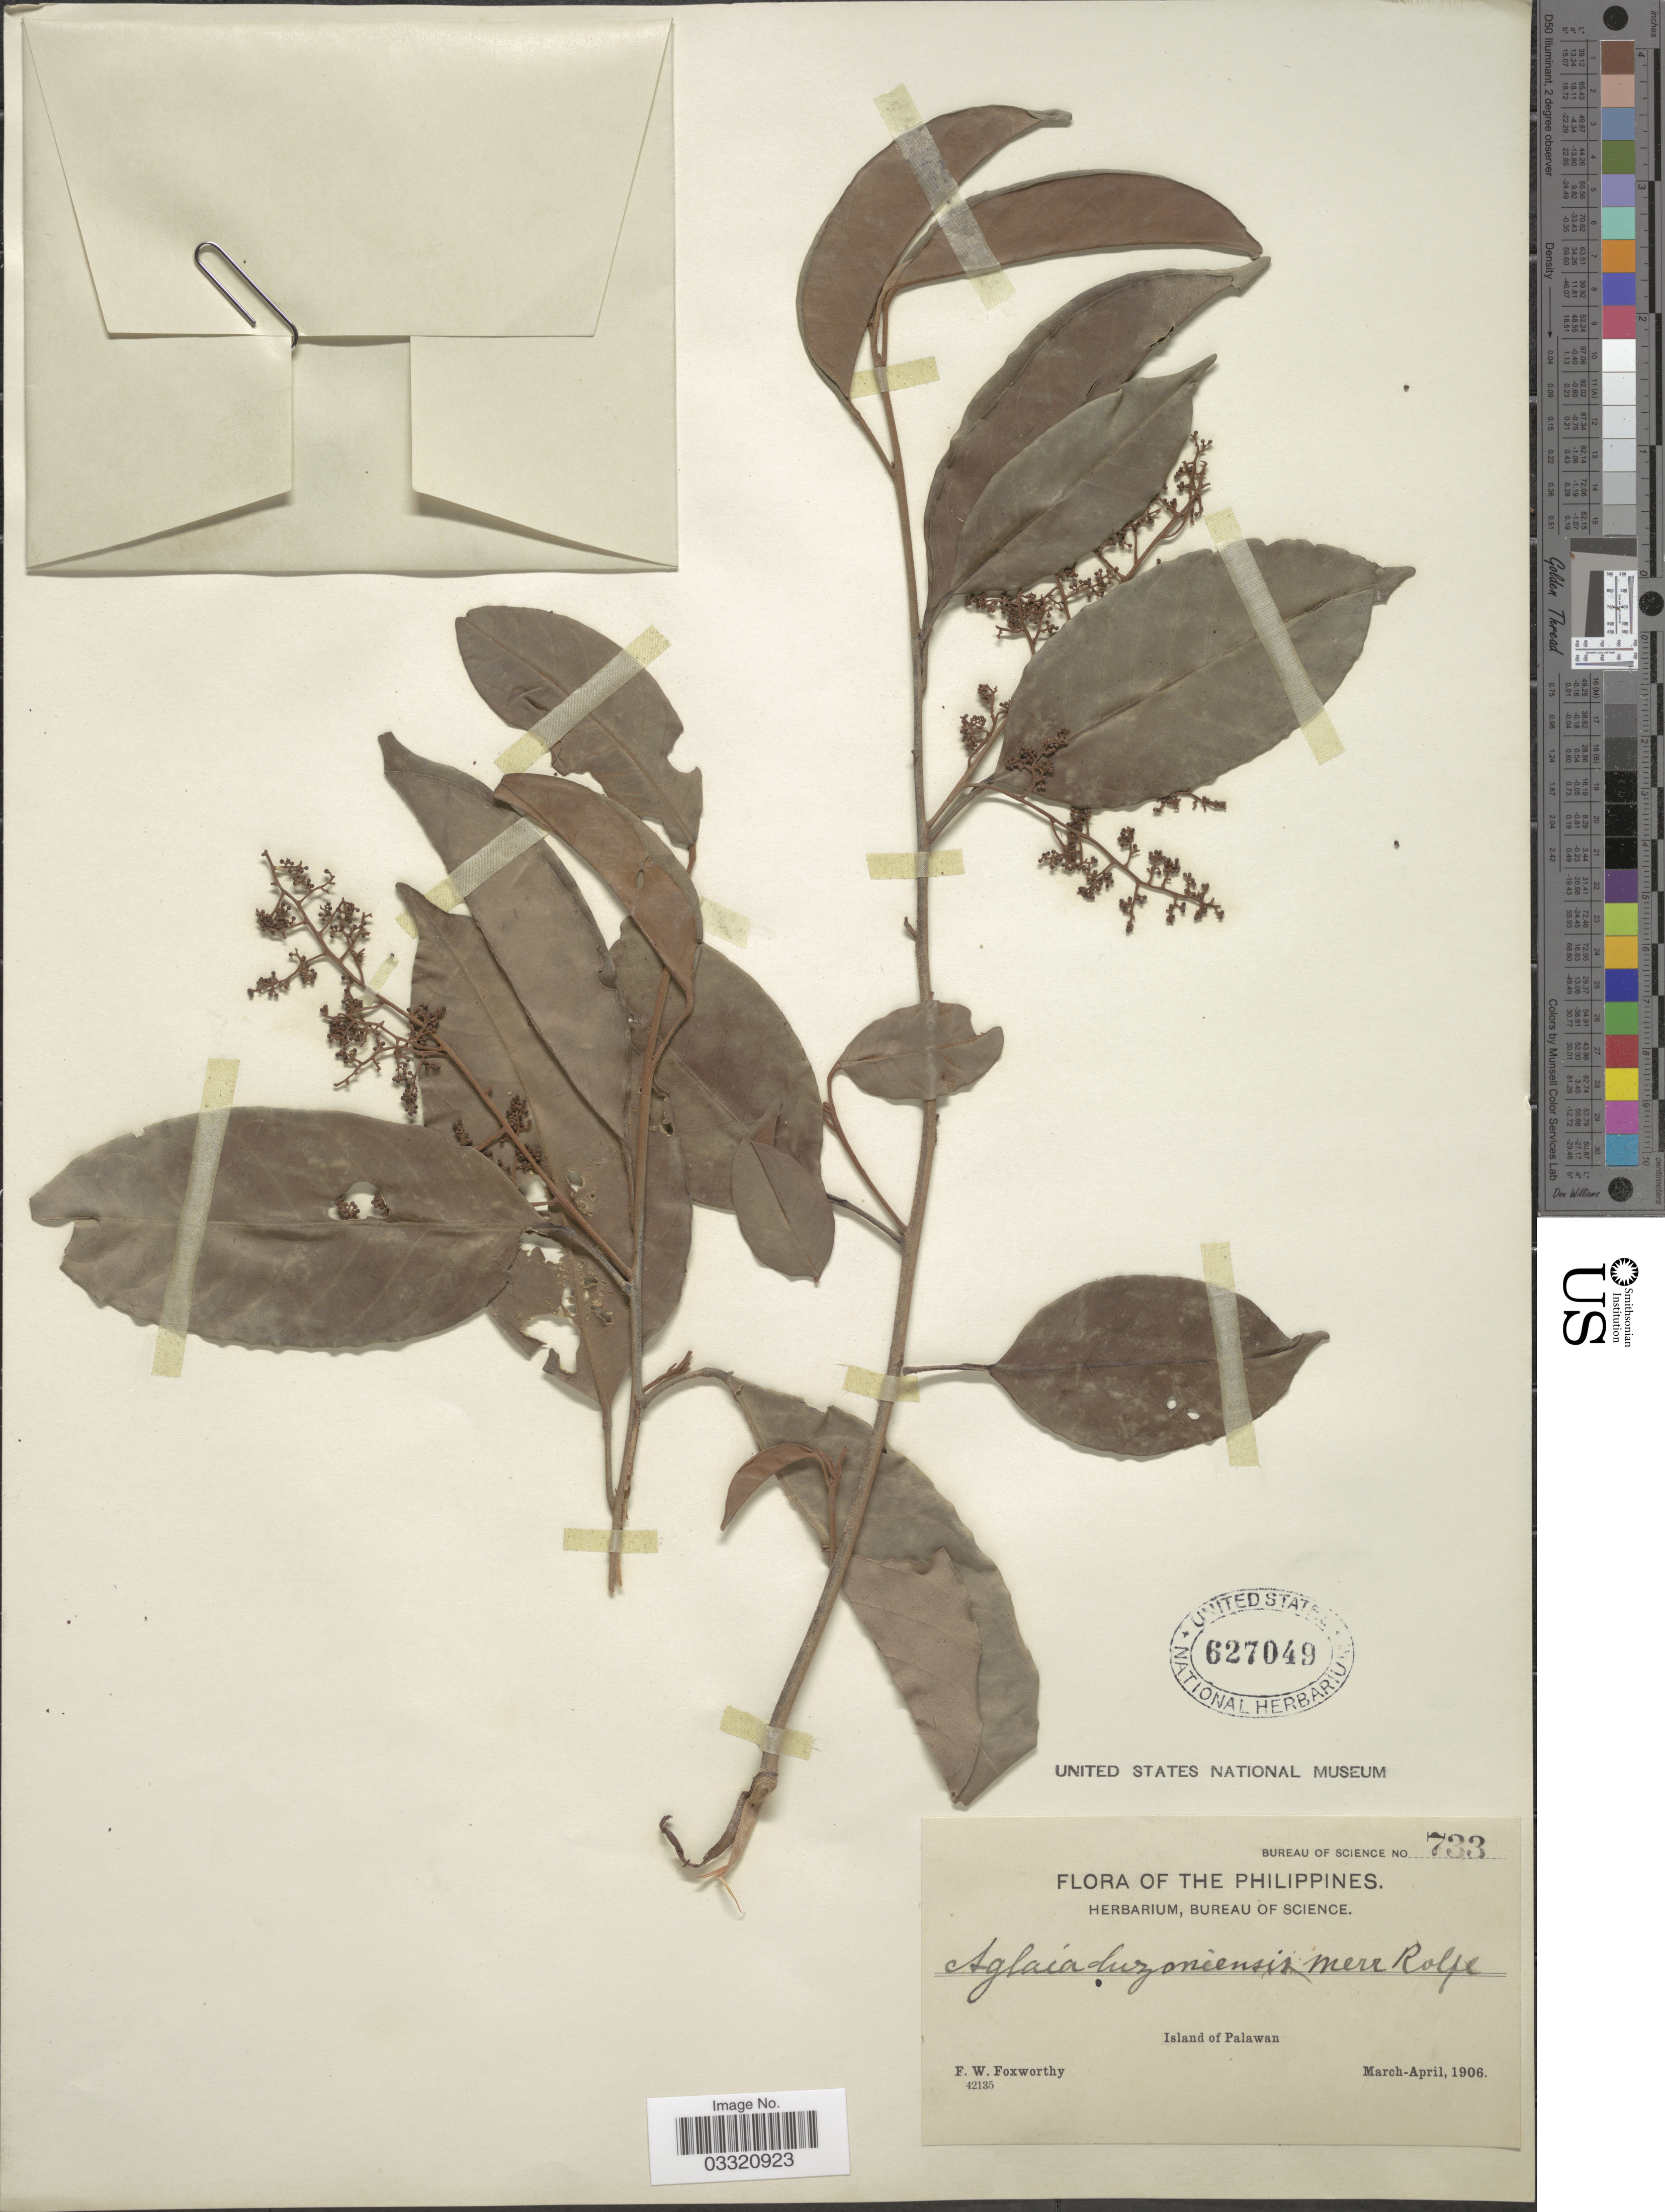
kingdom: Plantae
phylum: Tracheophyta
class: Magnoliopsida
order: Sapindales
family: Meliaceae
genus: Aglaia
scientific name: Aglaia luzoniensis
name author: (S. Vidal) Merr. & Rolfe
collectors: F. W. Foxworthy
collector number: Bureau of Science 733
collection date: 1906-03/1906-04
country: Philippines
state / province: Mimaropa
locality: Island of Palawan.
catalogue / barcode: US 627049